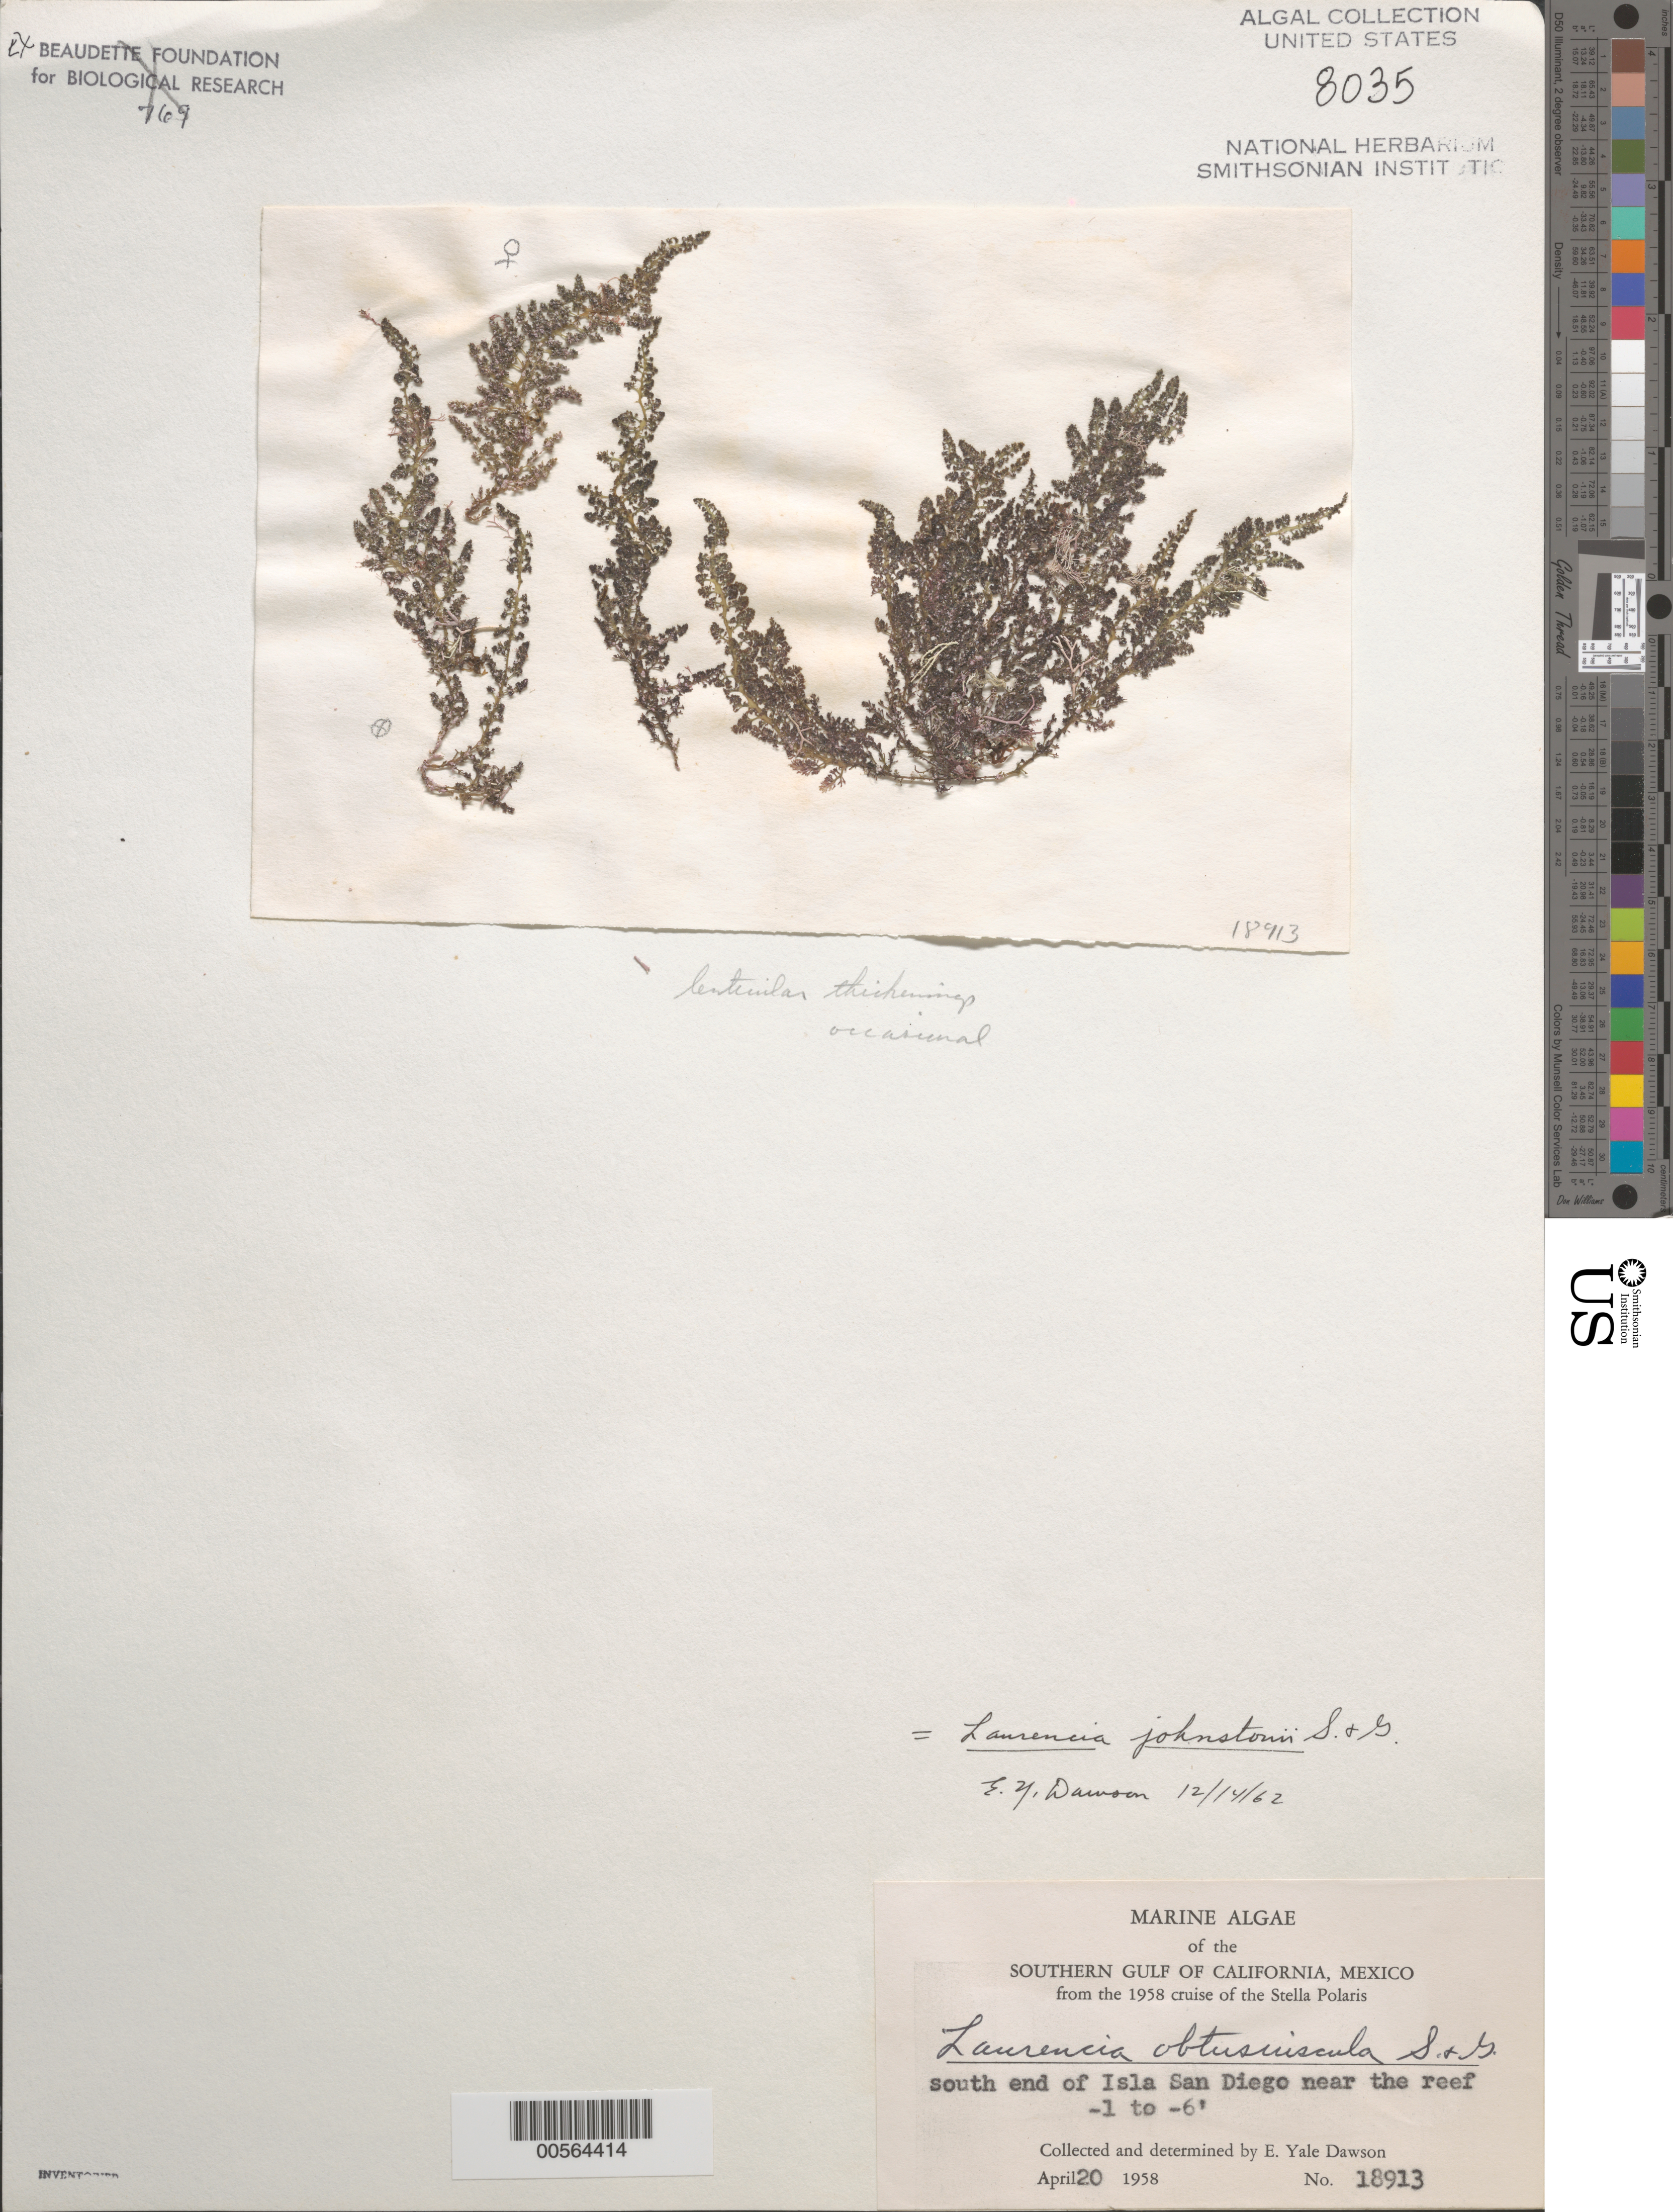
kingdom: Plantae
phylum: Rhodophyta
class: Florideophyceae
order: Ceramiales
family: Rhodomelaceae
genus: Laurencia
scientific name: Laurencia johnstonii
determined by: Dawson, E. Y.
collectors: E. Y. Dawson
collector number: EYD 18913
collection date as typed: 20 Apr 1958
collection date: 1958-04-20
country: Mexico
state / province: Baja California Sur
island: Isla San Diego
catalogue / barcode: US 8035